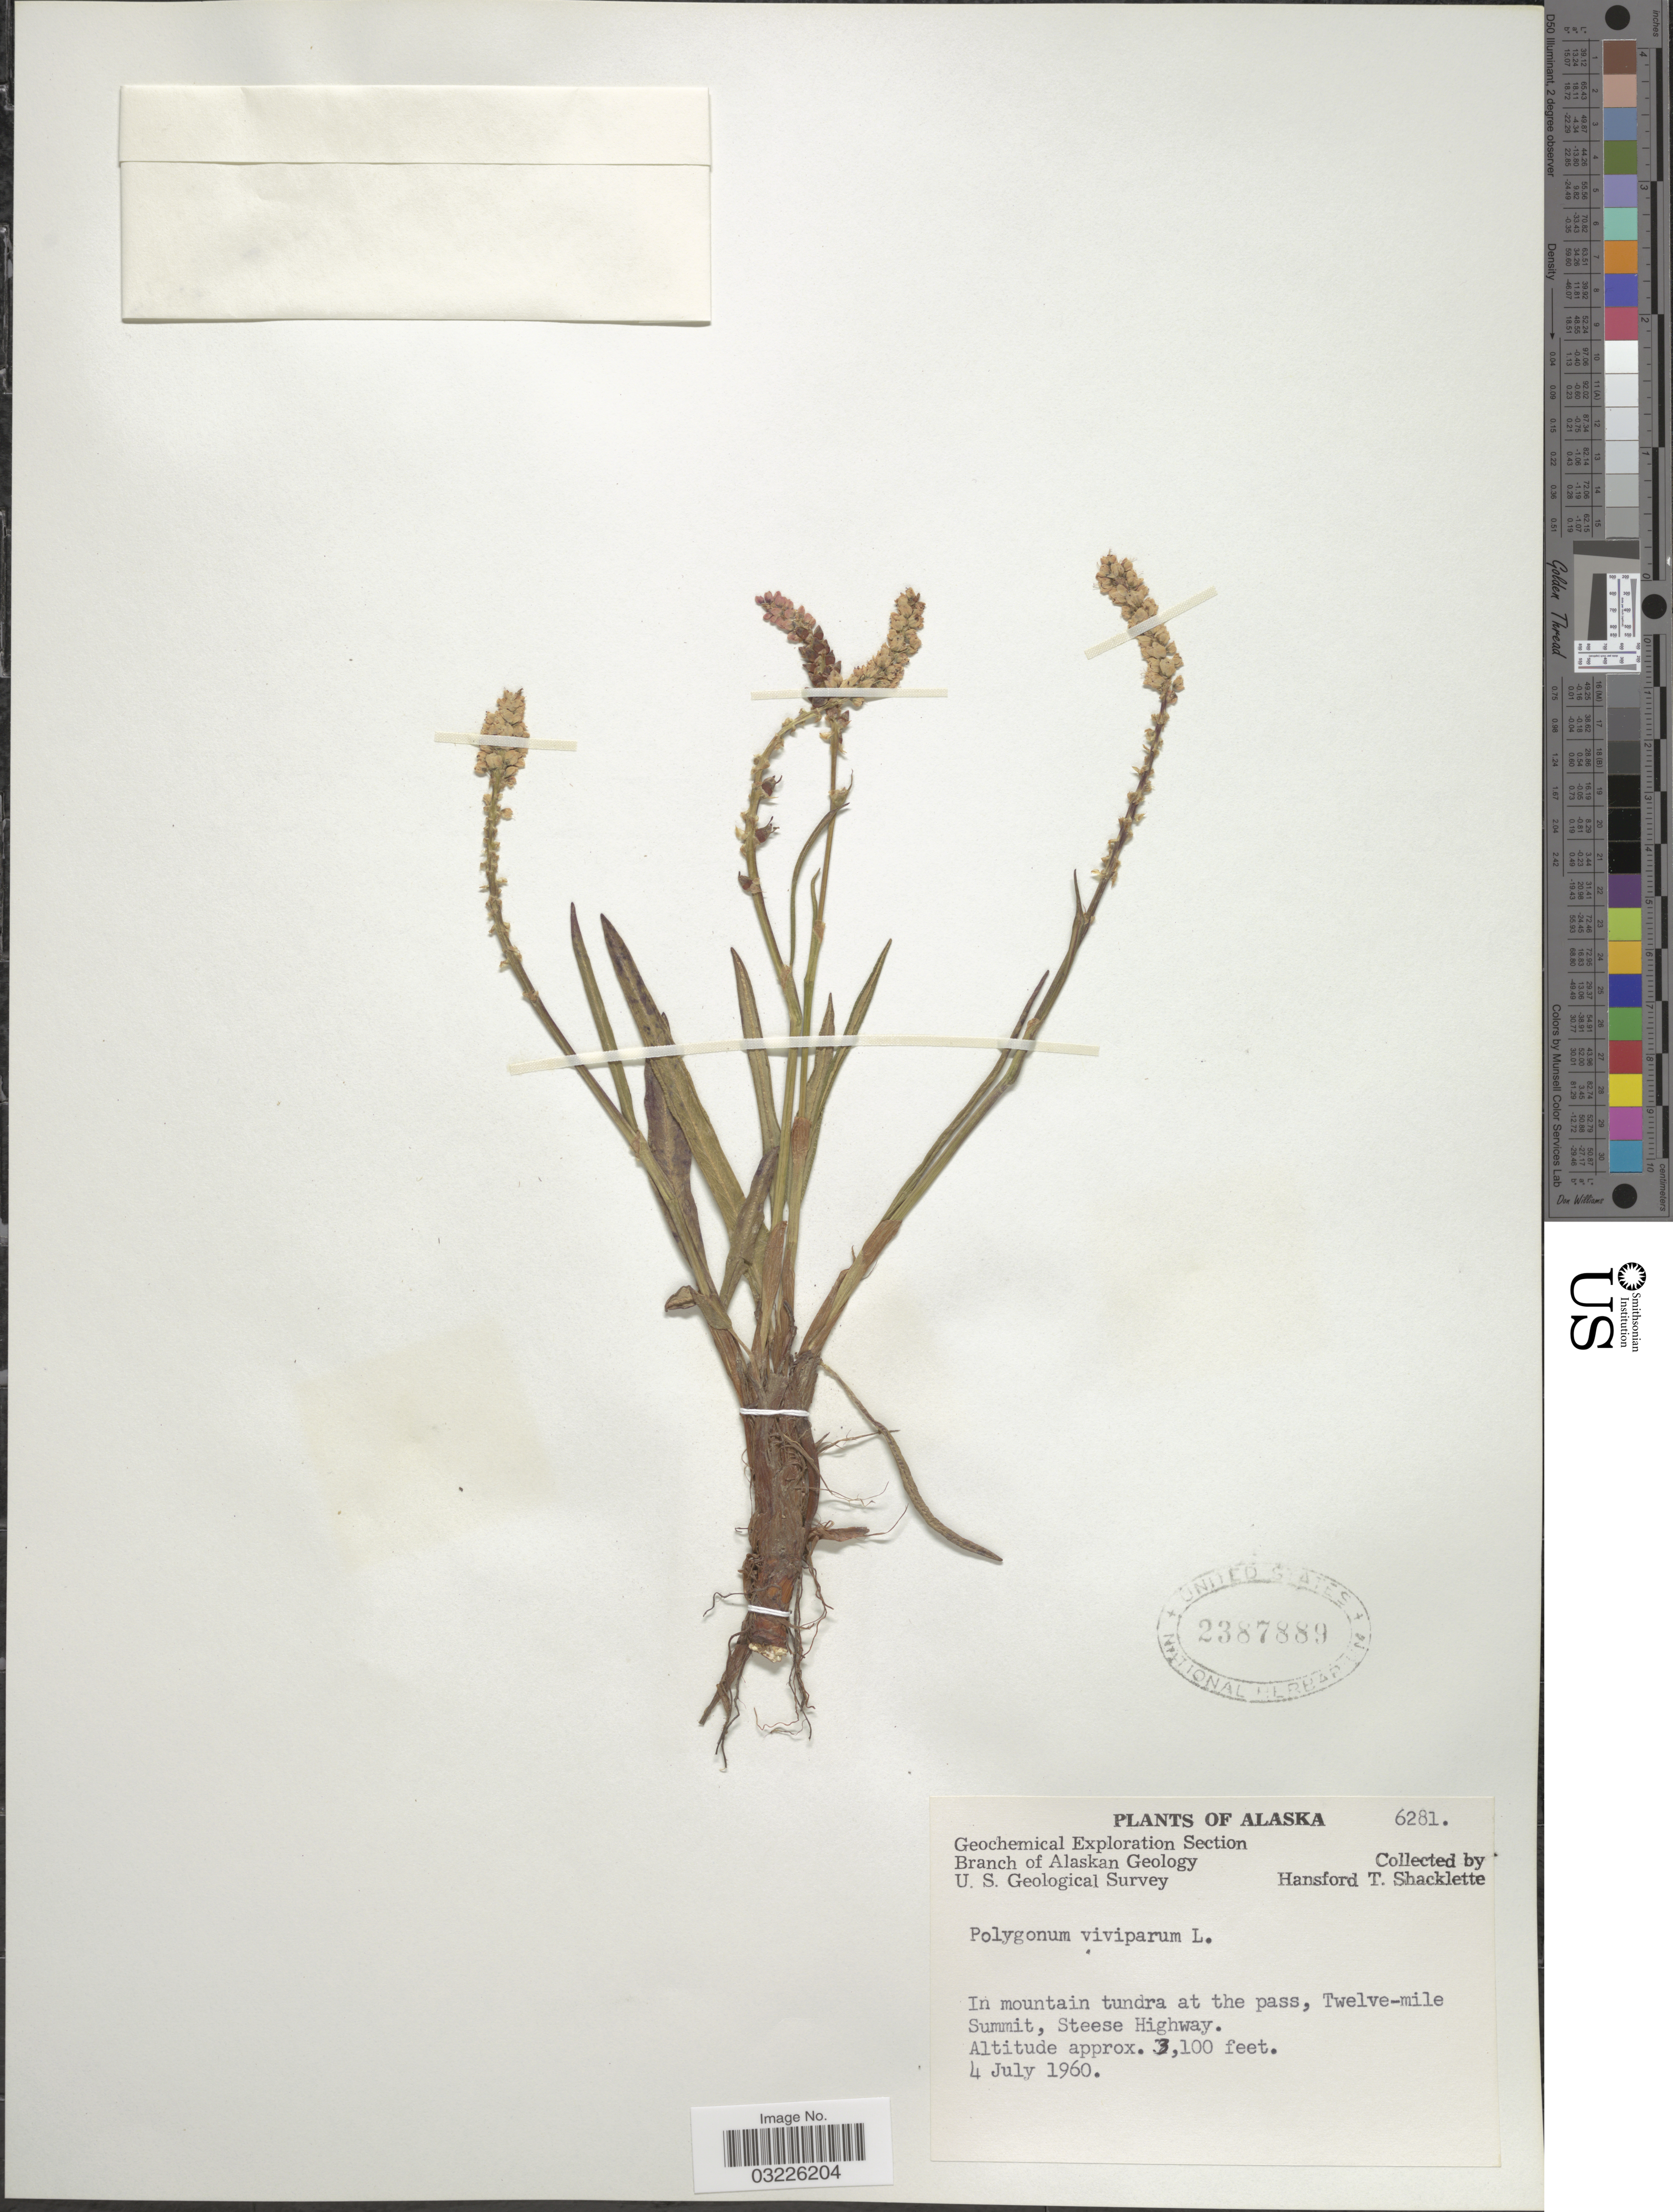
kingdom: Plantae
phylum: Tracheophyta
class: Magnoliopsida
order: Caryophyllales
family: Polygonaceae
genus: Bistorta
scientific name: Bistorta vivipara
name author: (L.) Delarbre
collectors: H. Shacklette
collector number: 6281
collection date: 1960-07-04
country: United States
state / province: Alaska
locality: Twelve-mile Summit, Steeste Highway.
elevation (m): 945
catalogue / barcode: US 2387889